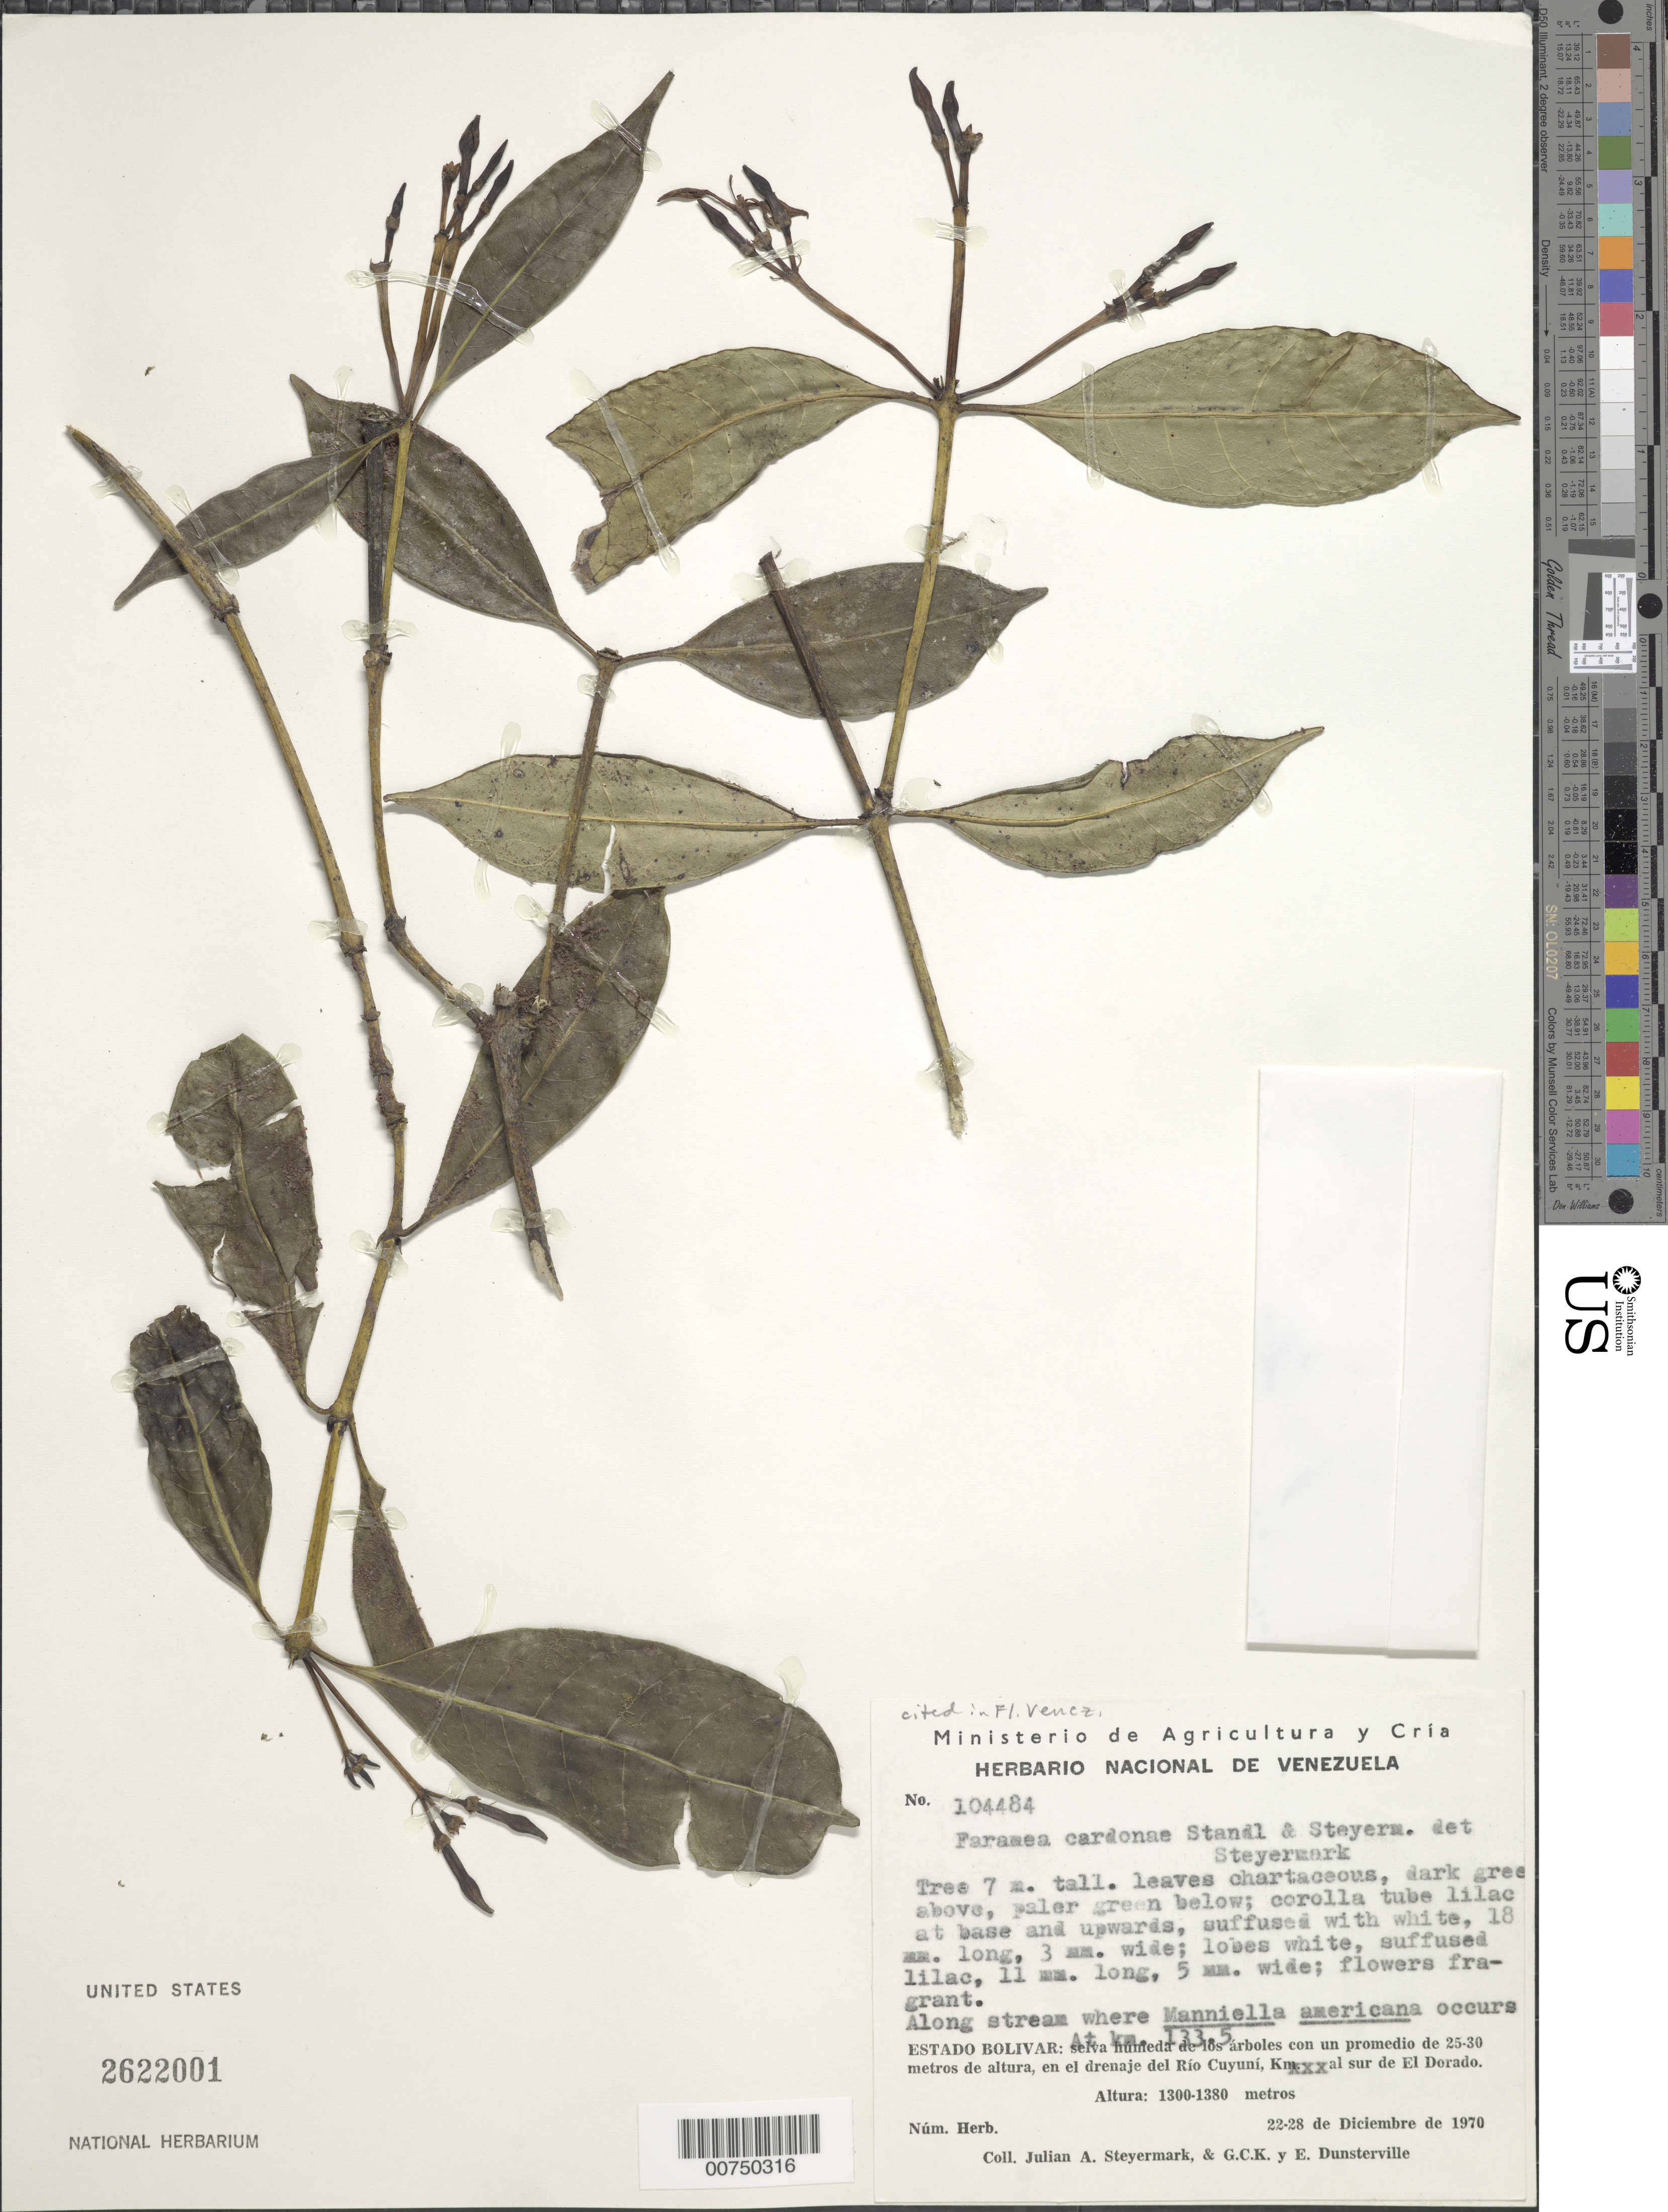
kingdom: Plantae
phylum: Tracheophyta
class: Magnoliopsida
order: Gentianales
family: Rubiaceae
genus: Faramea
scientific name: Faramea cardonae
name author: Standl. & Steyerm.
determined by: Steyermark, Julian A., (VEN)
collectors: J. Steyermark, G. C. K. Dunsterville & E. Dunsterville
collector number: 104484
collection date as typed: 22-Dec-70 to 28-Dec-70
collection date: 1970-12-22/1970-12-28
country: Venezuela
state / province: Bolívar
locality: Río Cuyuni drainage, S of El Dorado, km 133.5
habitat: Selva húmeda de los arboles con un promedio de 25-30m de alt, drenaje del rio; along stream where Manielle americana occurs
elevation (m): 1300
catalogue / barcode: US 2622001